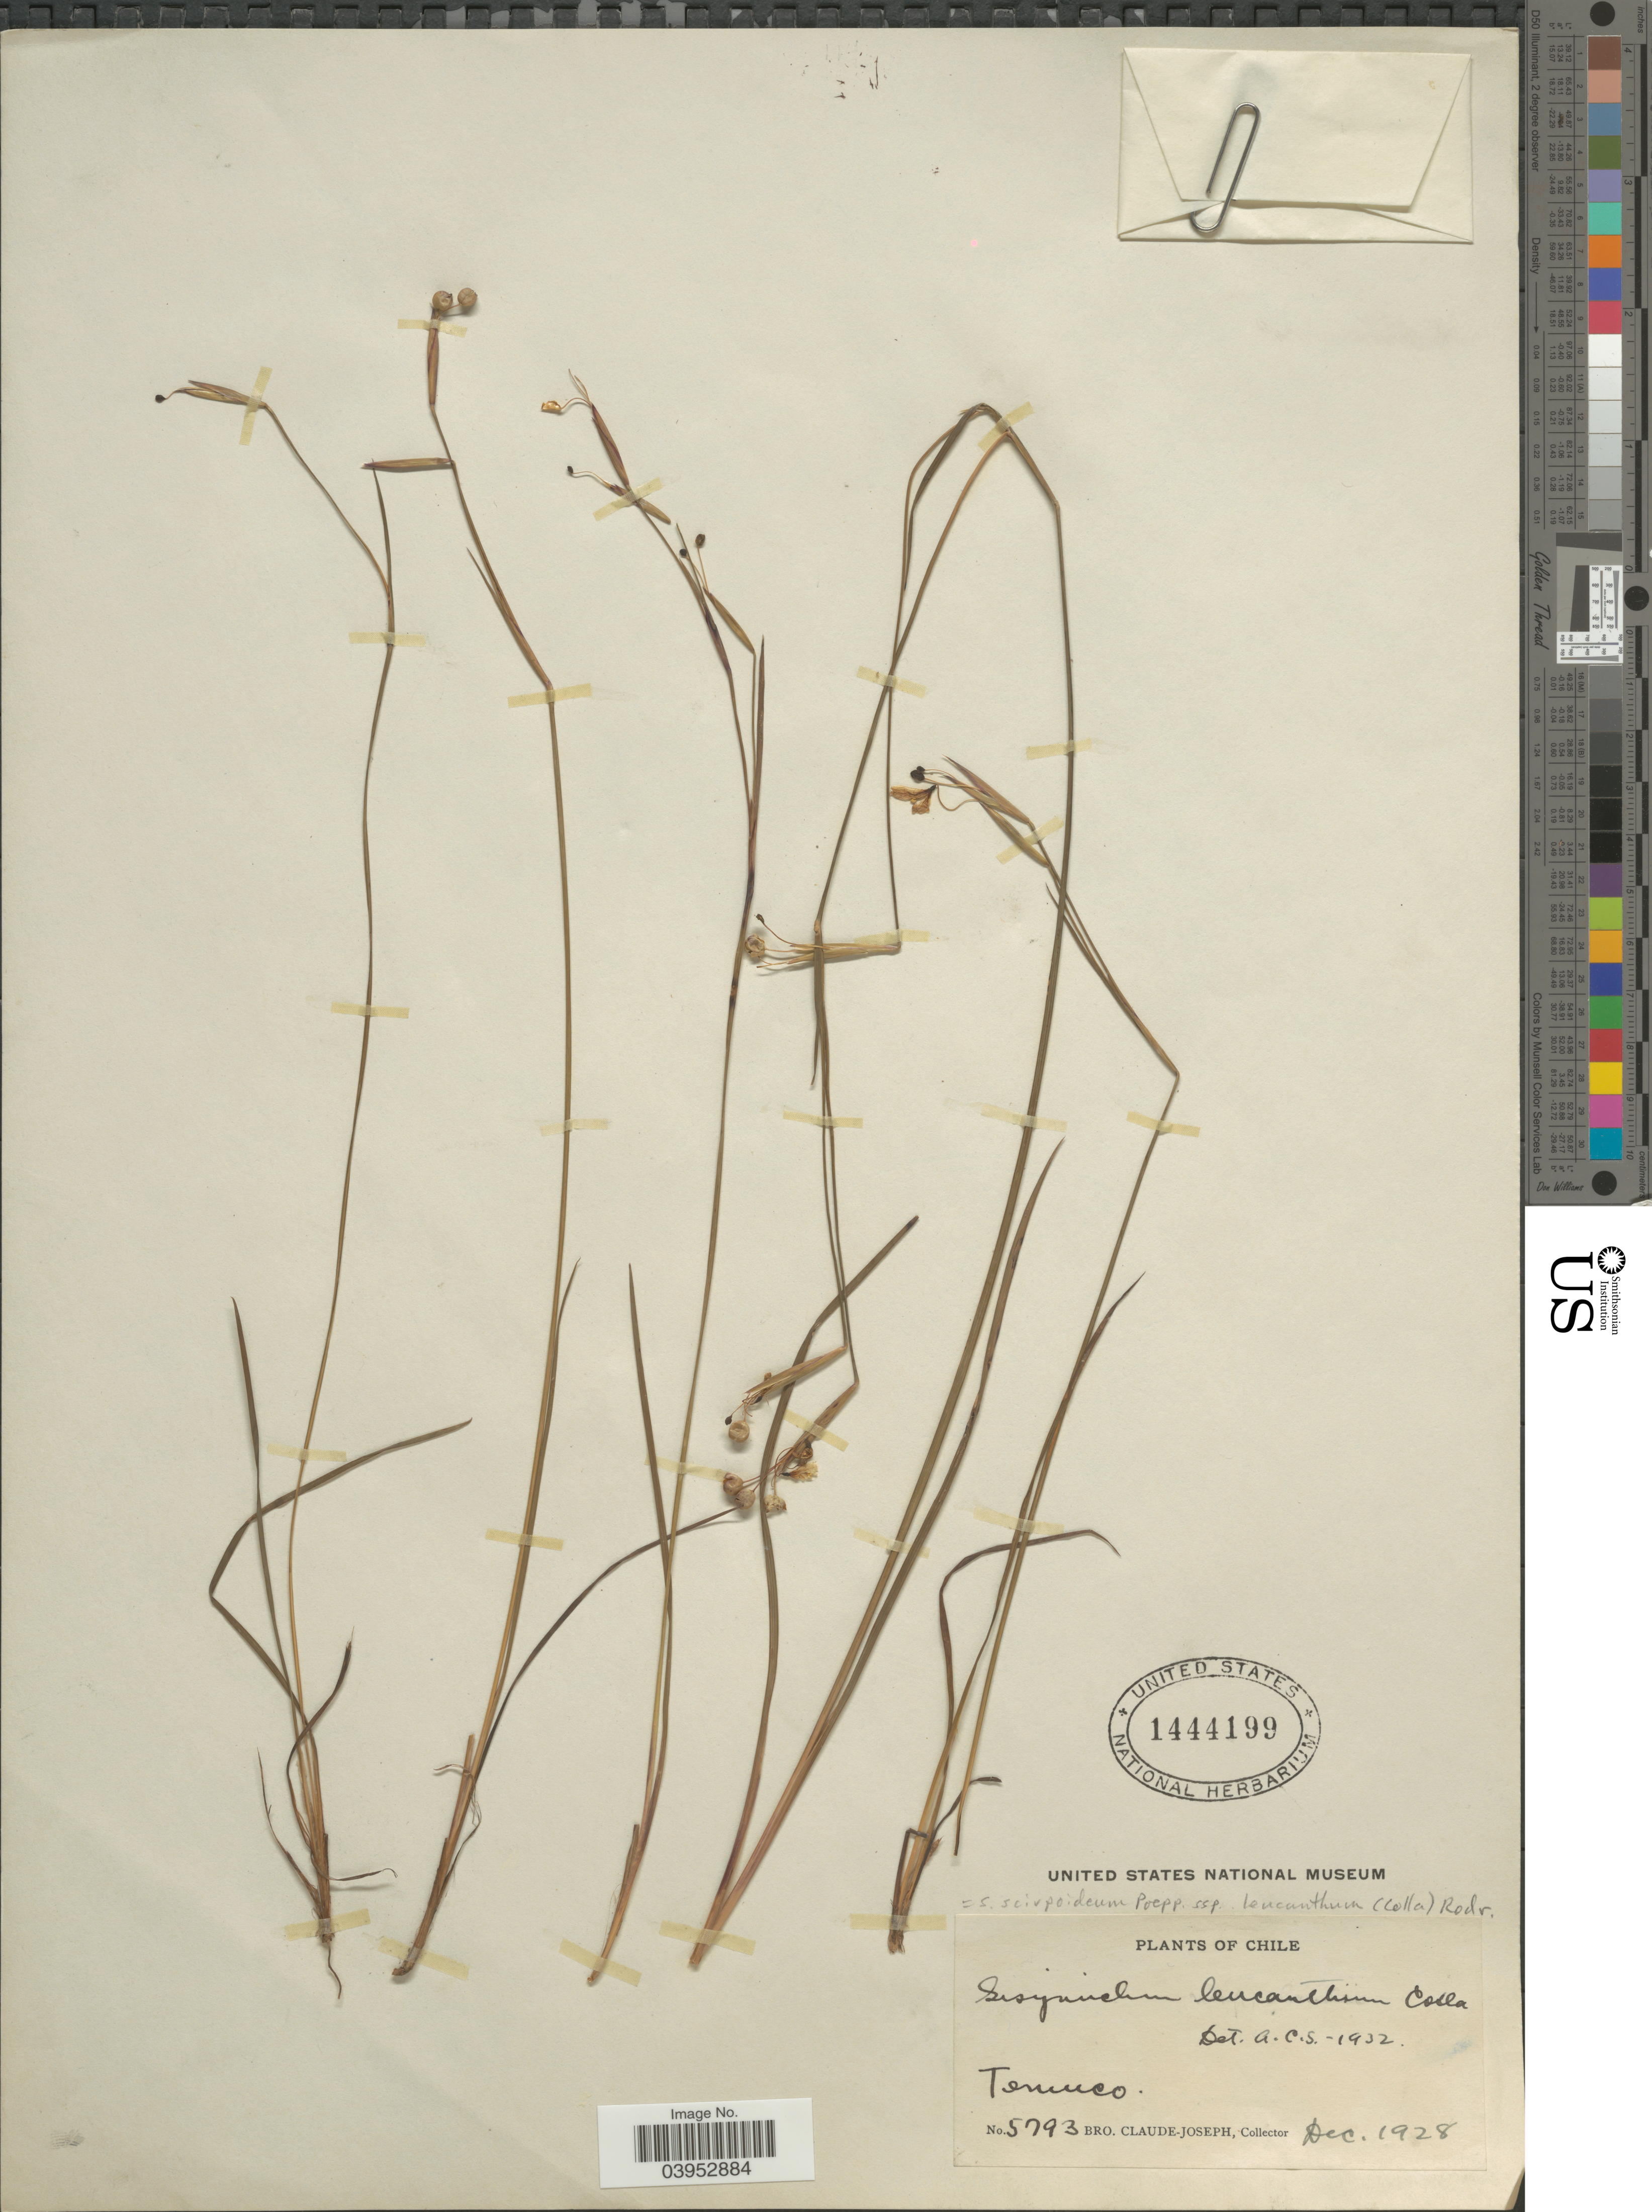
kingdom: Plantae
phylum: Tracheophyta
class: Liliopsida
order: Asparagales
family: Iridaceae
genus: Olsynium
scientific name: Olsynium scirpoideum subsp. leucanthum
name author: (Colla) R.A. Rodr. & Martic.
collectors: Bro. Claude-Joseph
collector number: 5793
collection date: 1928-12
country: Chile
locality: Temuco.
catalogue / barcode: US 1444199